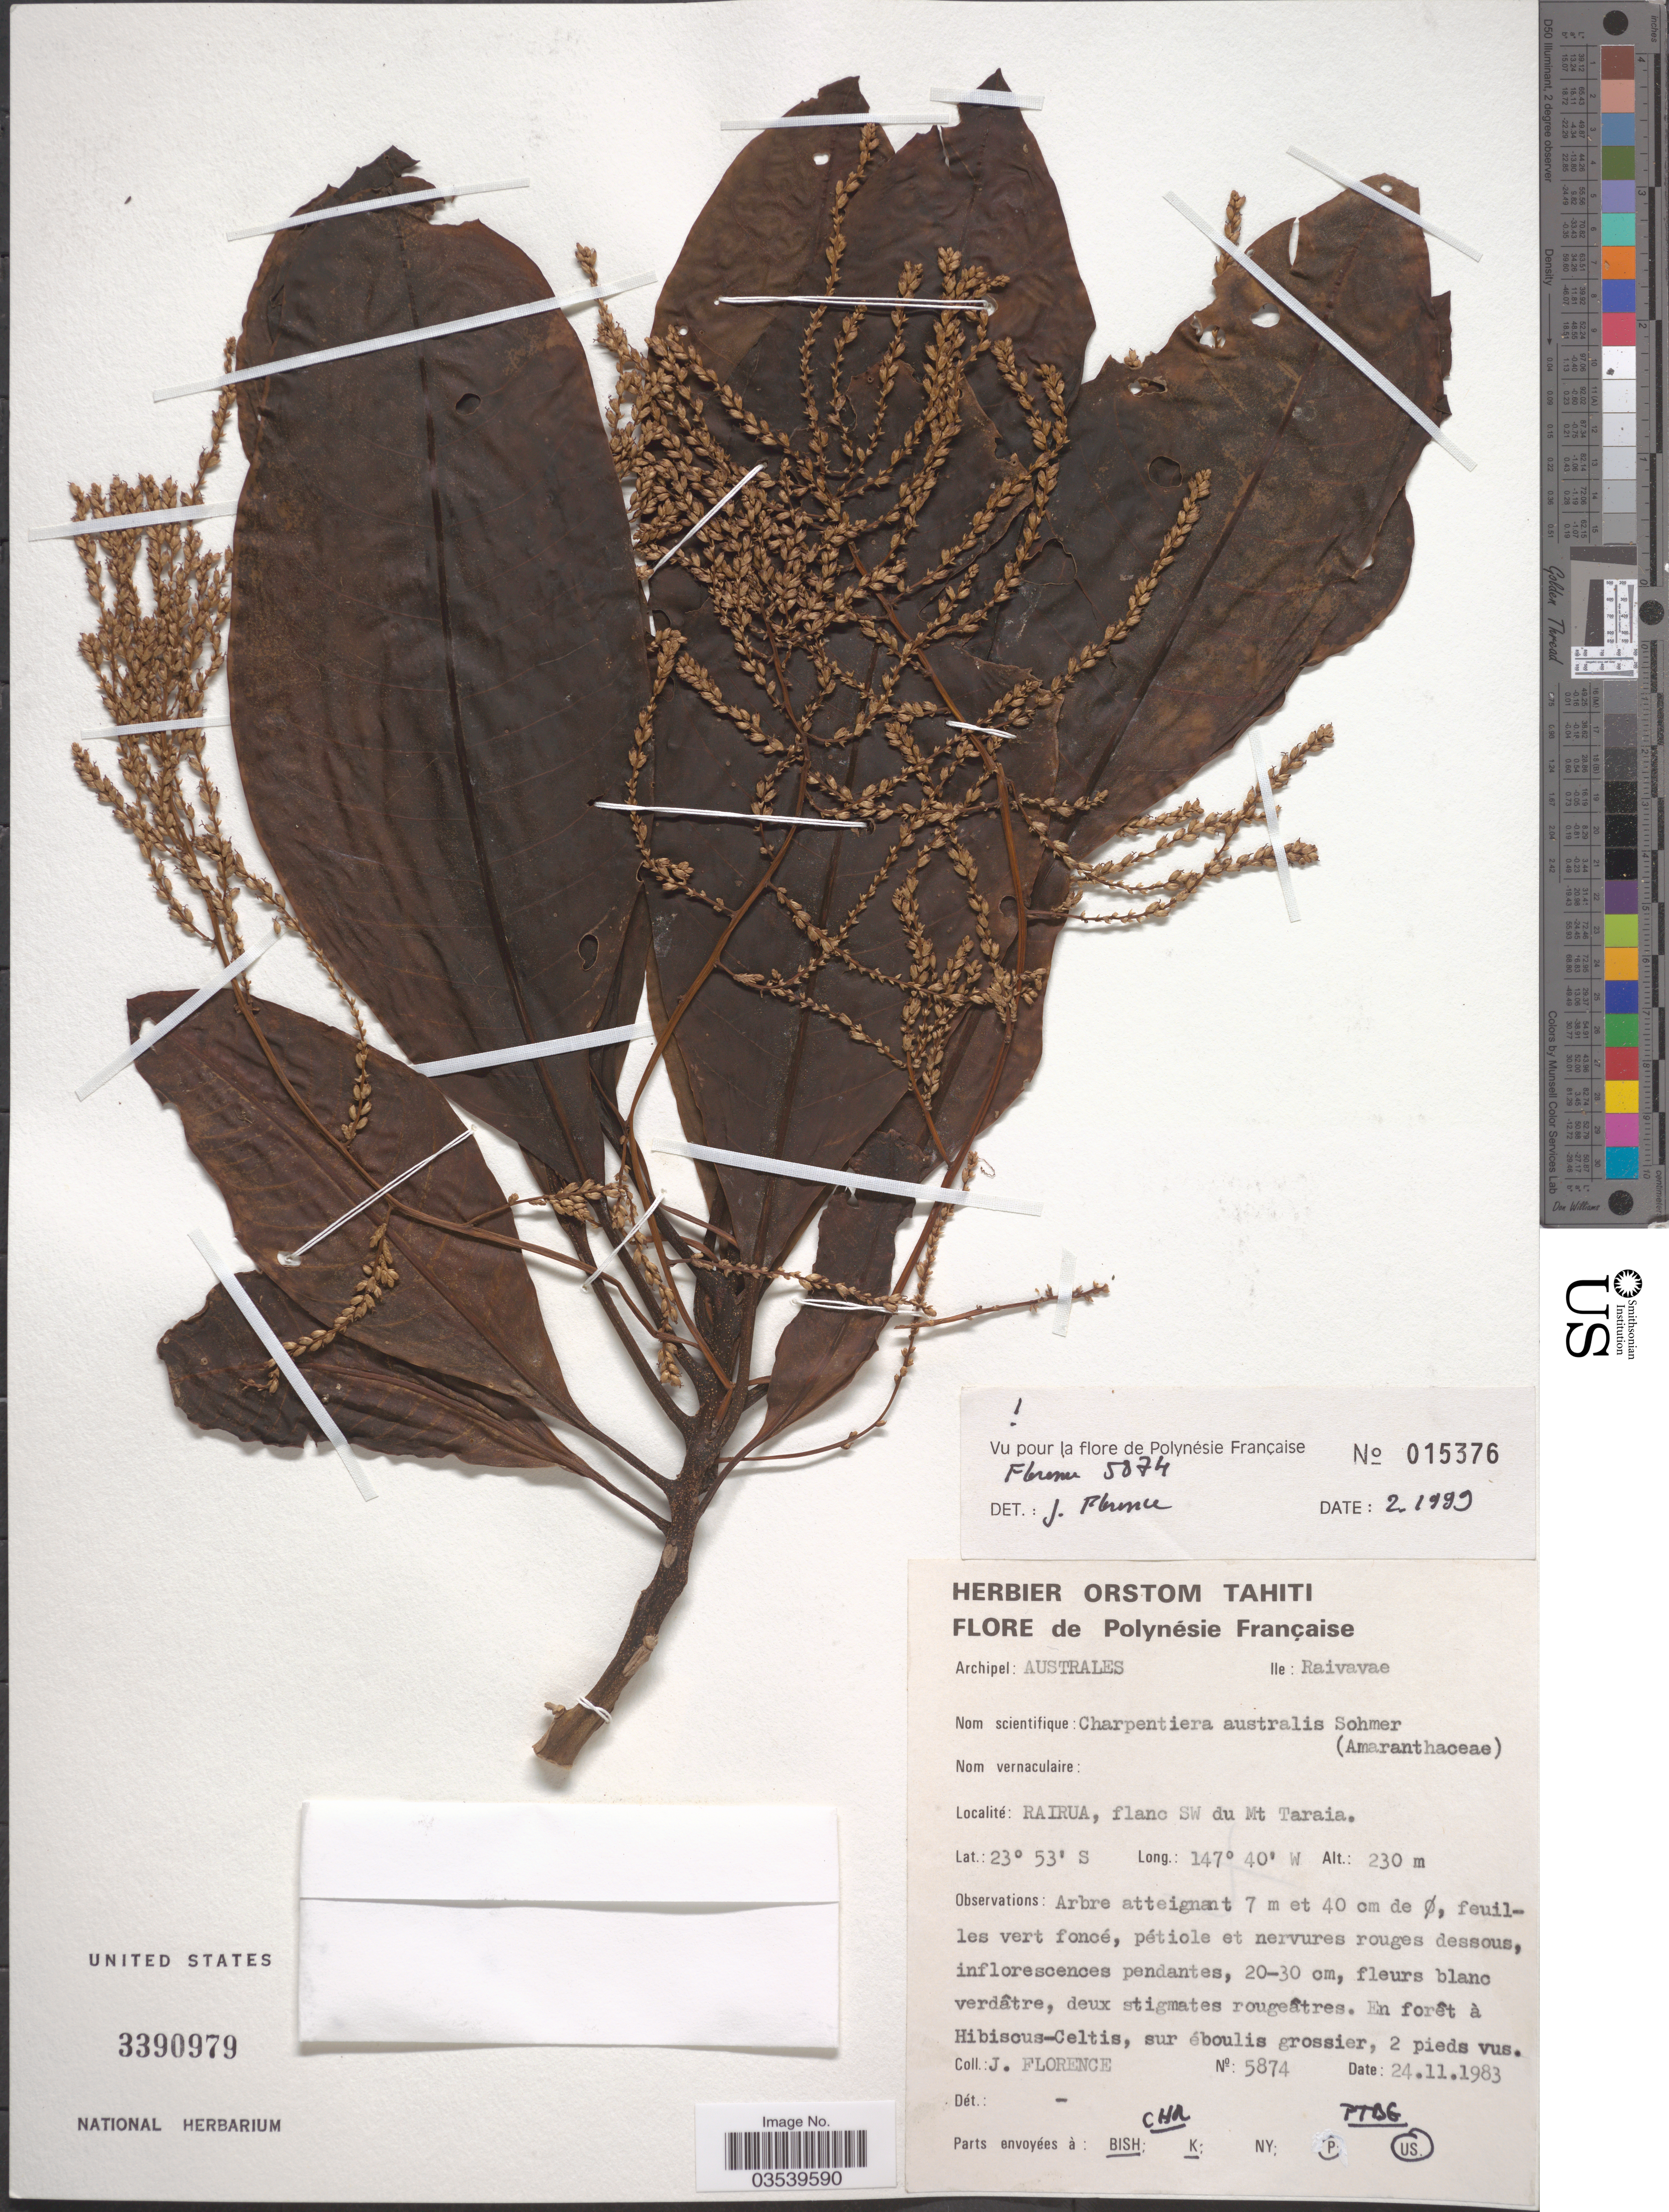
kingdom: Plantae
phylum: Tracheophyta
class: Magnoliopsida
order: Caryophyllales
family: Amaranthaceae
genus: Charpentiera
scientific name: Charpentiera australis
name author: Sohmer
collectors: J. Florence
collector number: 5874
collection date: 1983-11-24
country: French Polynesia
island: Raivavae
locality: Archipel: Australes. Ile: Raivavae. Rairua, flanc SW du Mt Taraia.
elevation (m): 230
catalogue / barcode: US 3390979